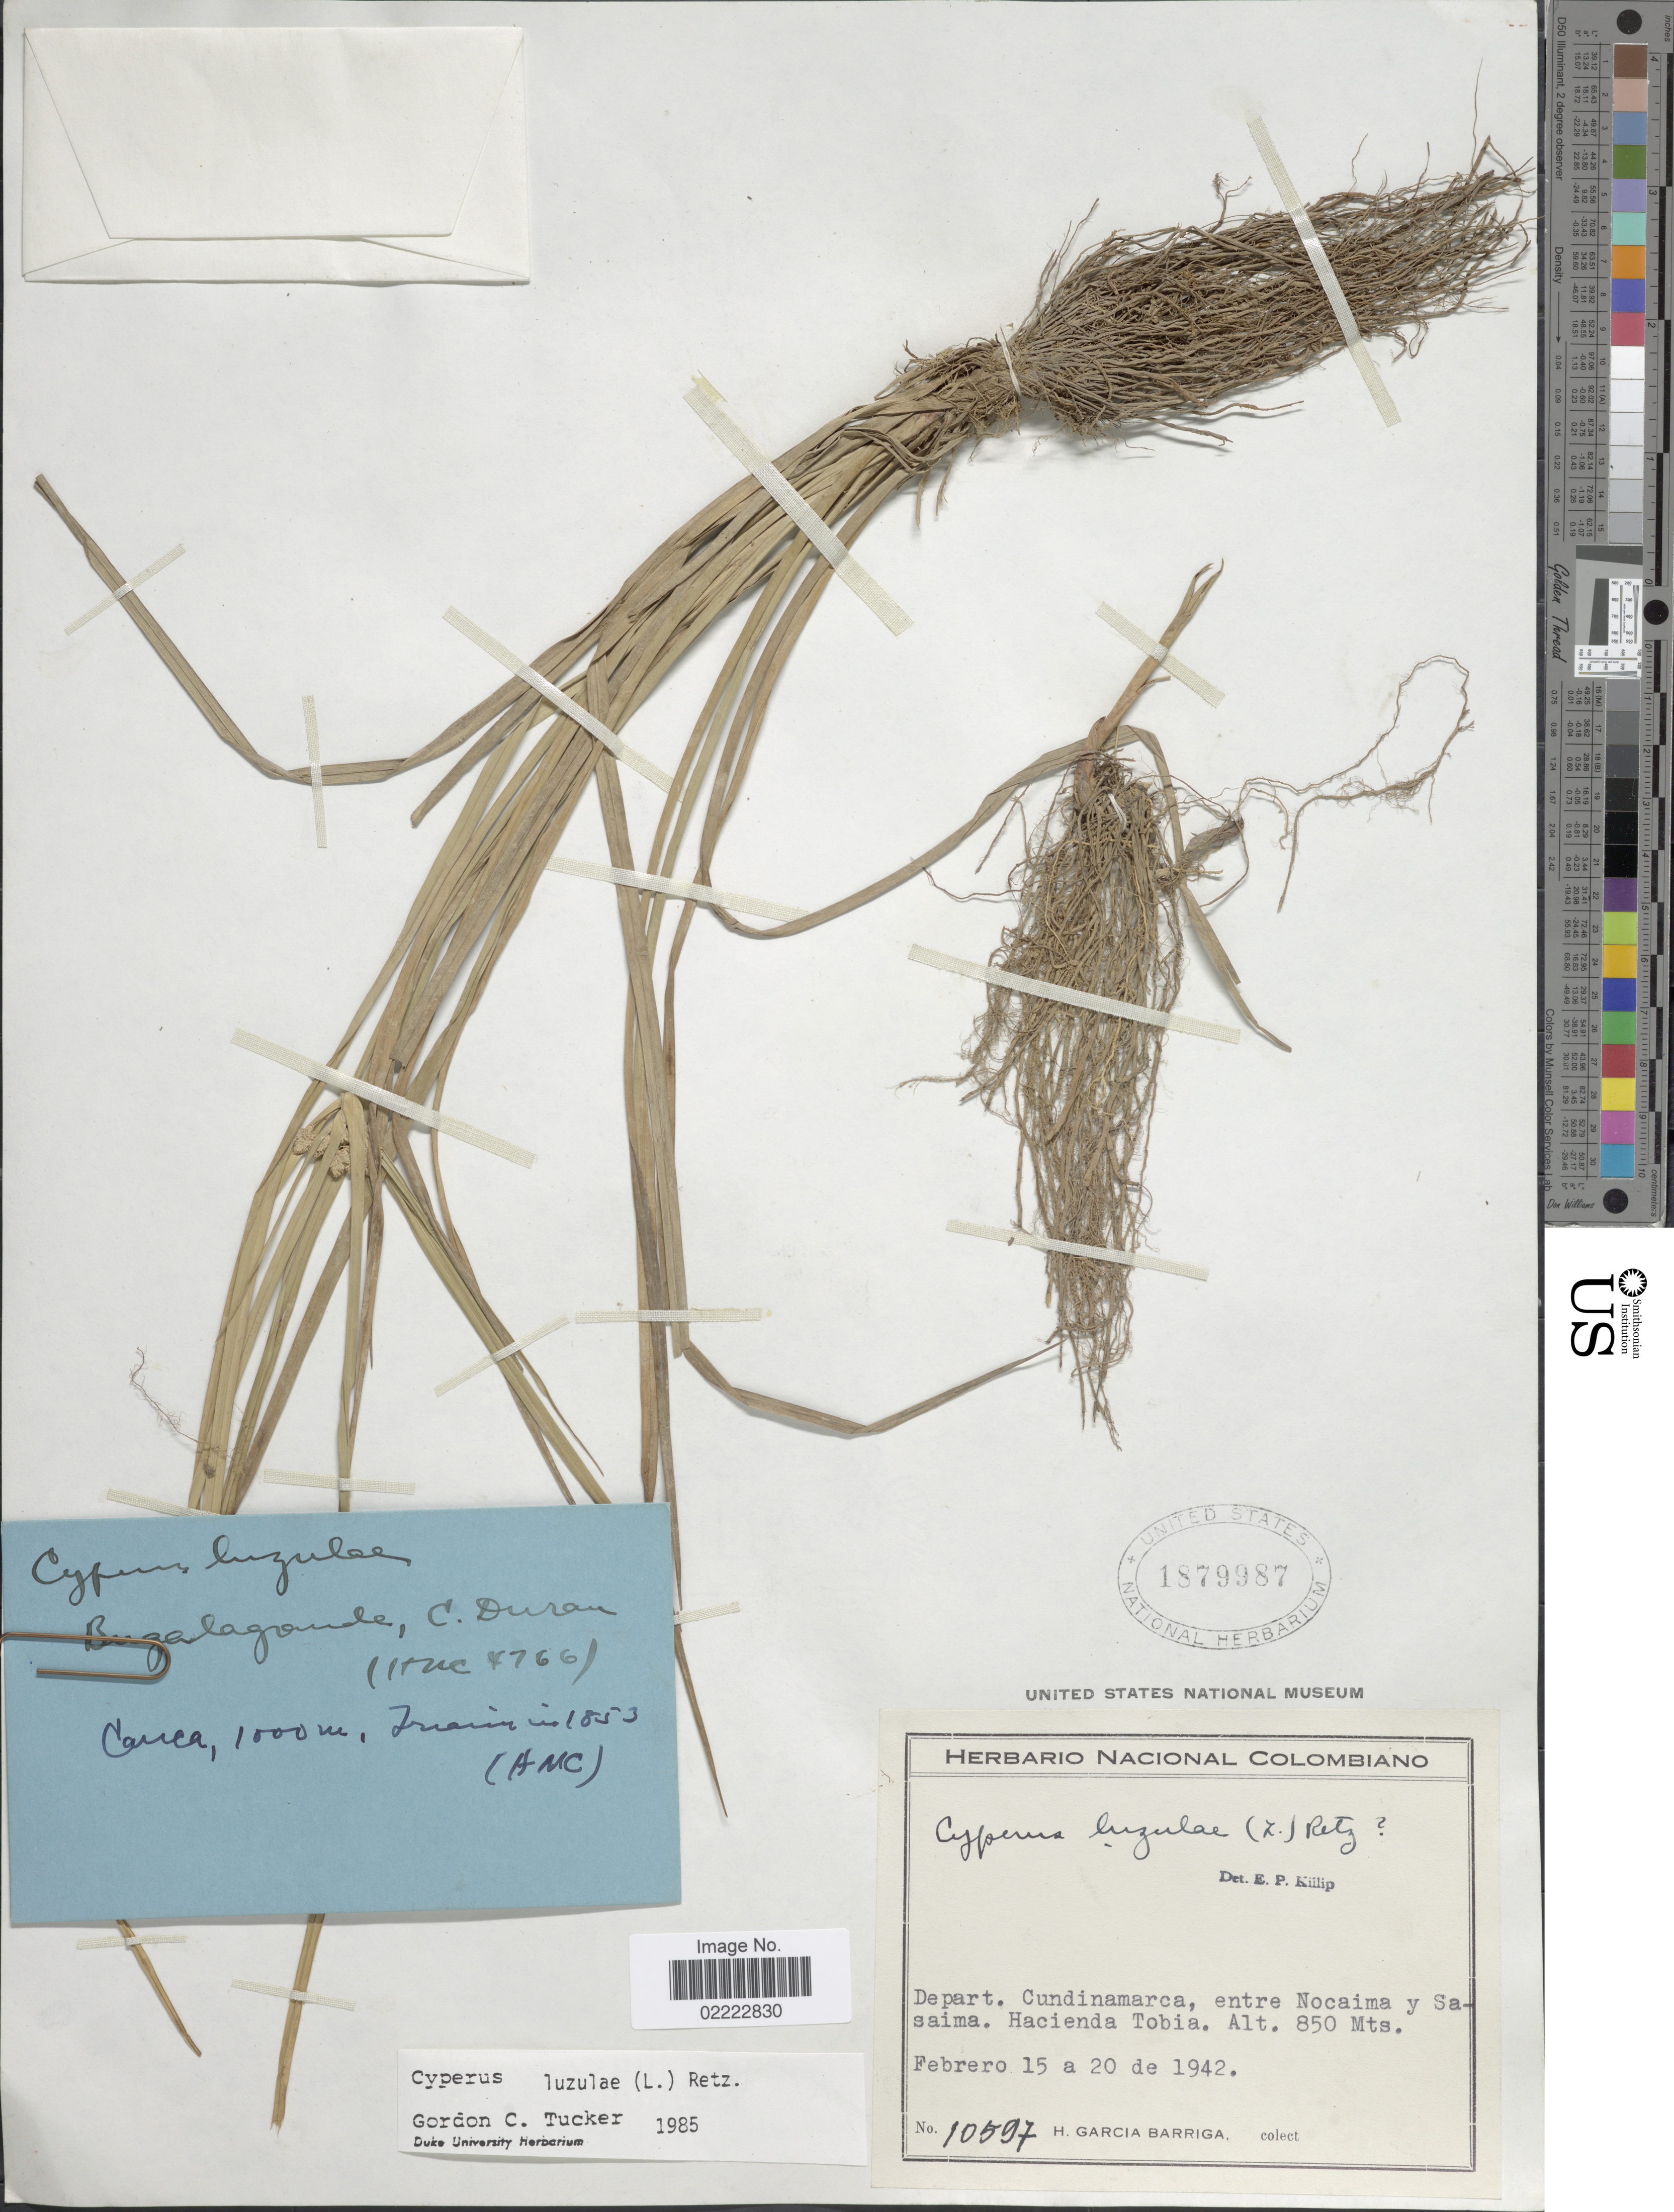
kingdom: Plantae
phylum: Tracheophyta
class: Liliopsida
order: Poales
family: Cyperaceae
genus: Cyperus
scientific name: Cyperus luzulae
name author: (L.) Rottb. ex Retz.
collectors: H. García Barriga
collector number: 10507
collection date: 1942-02-15/1942-02-20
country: Colombia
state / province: Cundinamarca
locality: Depart. Cundinamarca, entre Nocaima y Sasaima. Hacienda Tobia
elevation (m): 850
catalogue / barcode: US 1879987